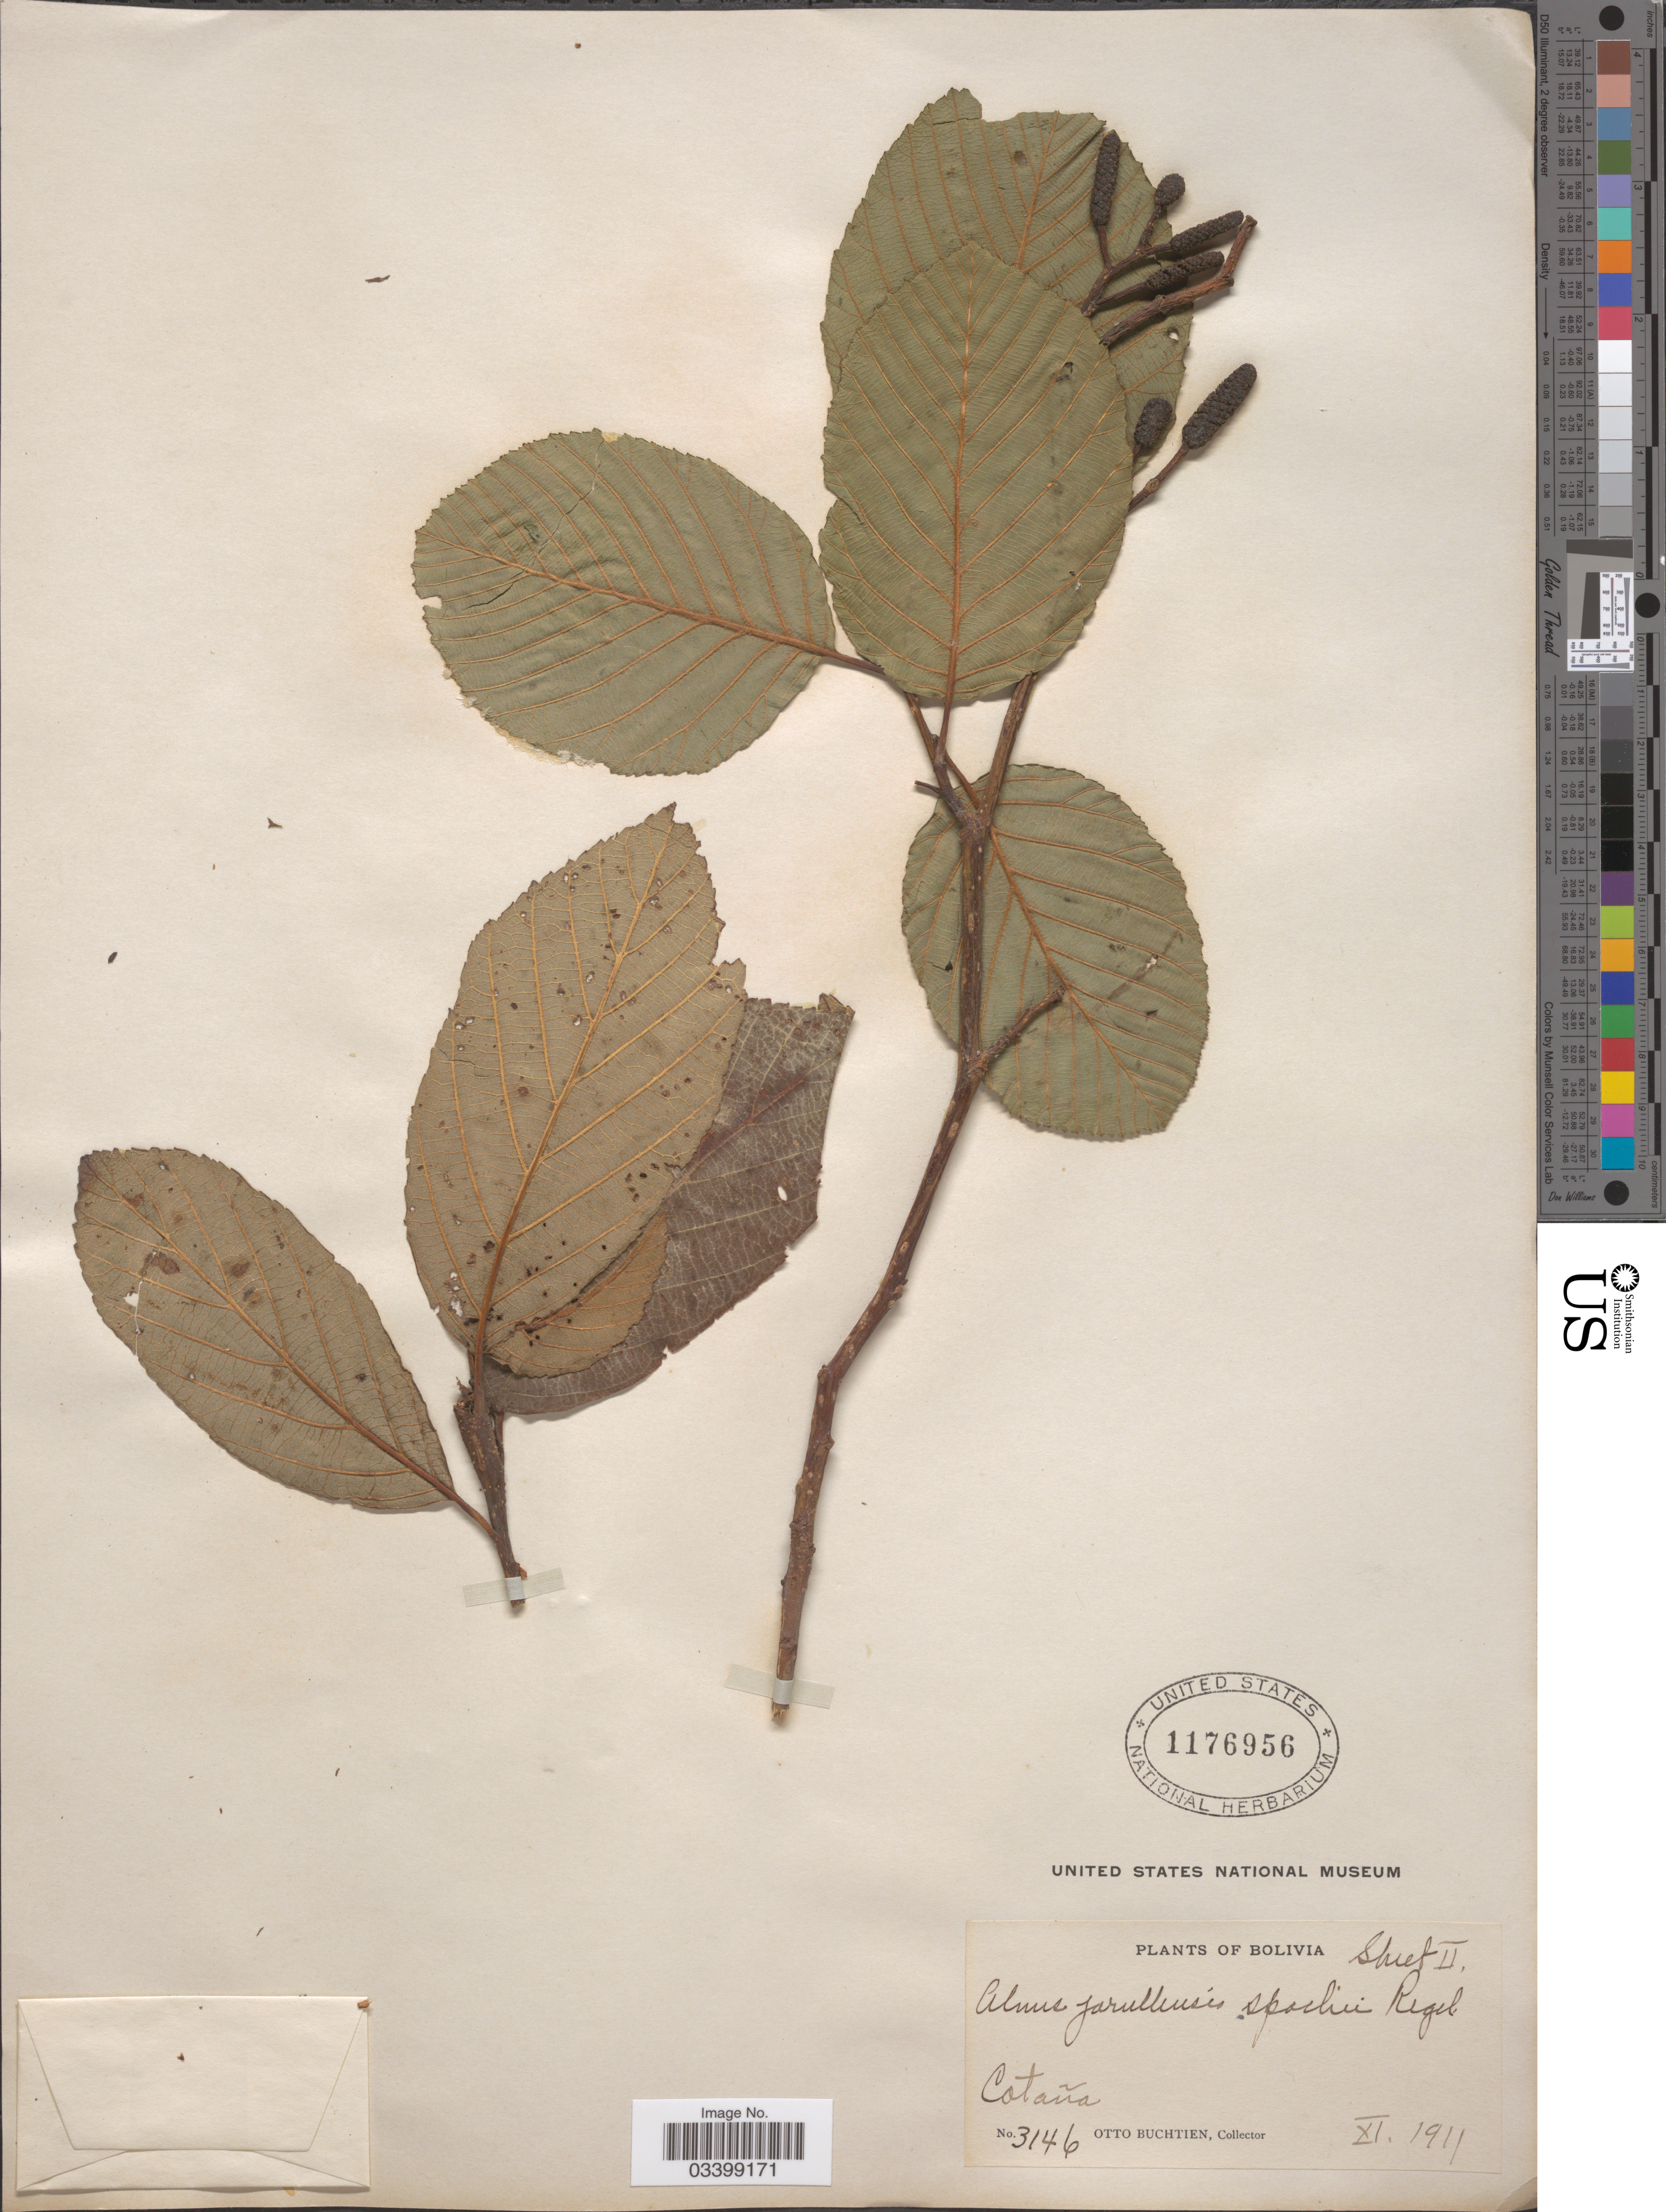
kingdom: Plantae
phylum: Tracheophyta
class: Magnoliopsida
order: Fagales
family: Betulaceae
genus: Alnus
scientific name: Alnus acuminata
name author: Kunth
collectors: O. Buchtien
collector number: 3146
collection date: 1911-11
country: Bolivia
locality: Cotaña.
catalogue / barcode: US 1176956